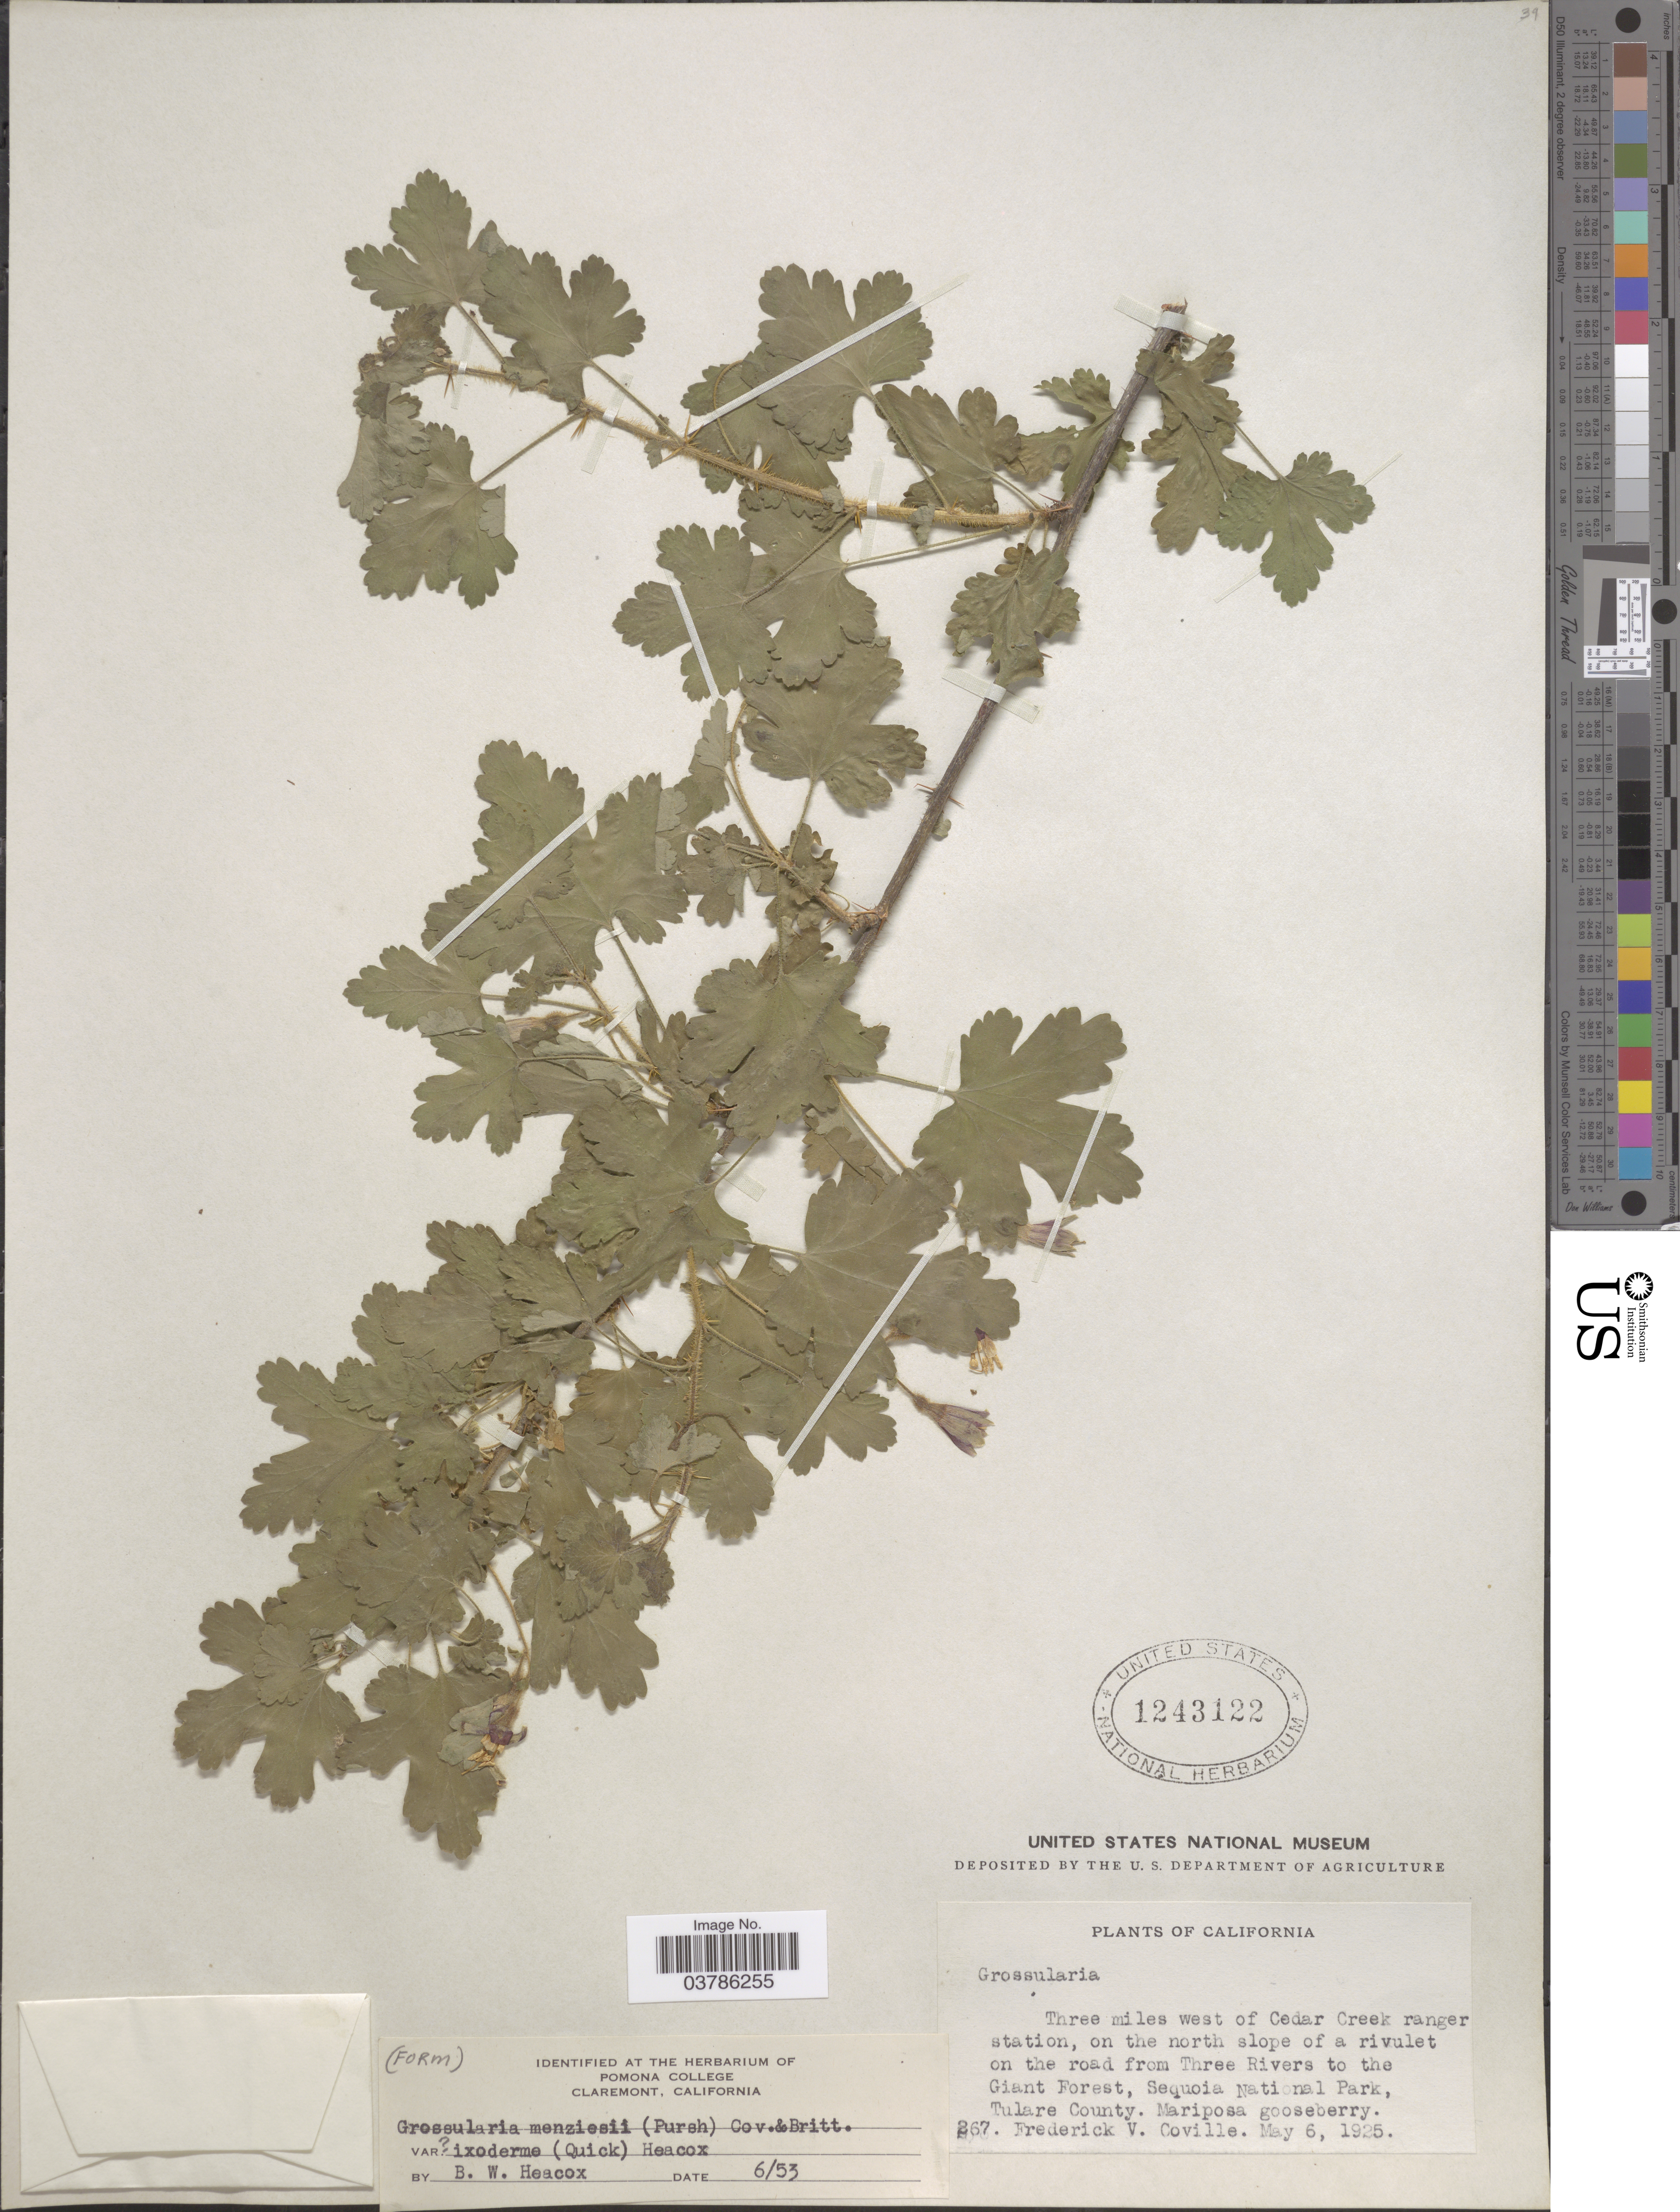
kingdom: Plantae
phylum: Tracheophyta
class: Magnoliopsida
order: Saxifragales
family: Grossulariaceae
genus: Ribes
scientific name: Ribes menziesii var. ixoderme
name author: Quick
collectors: F. V. Coville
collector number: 267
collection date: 1925-05-06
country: United States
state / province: California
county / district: Tulare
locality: Three miles west of Cedar Creek ranger station, on the north slope of a rivulet on the road from Three Rivers to the Giant Forest, Sequoia National Park, Tulare County.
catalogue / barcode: US 1243122